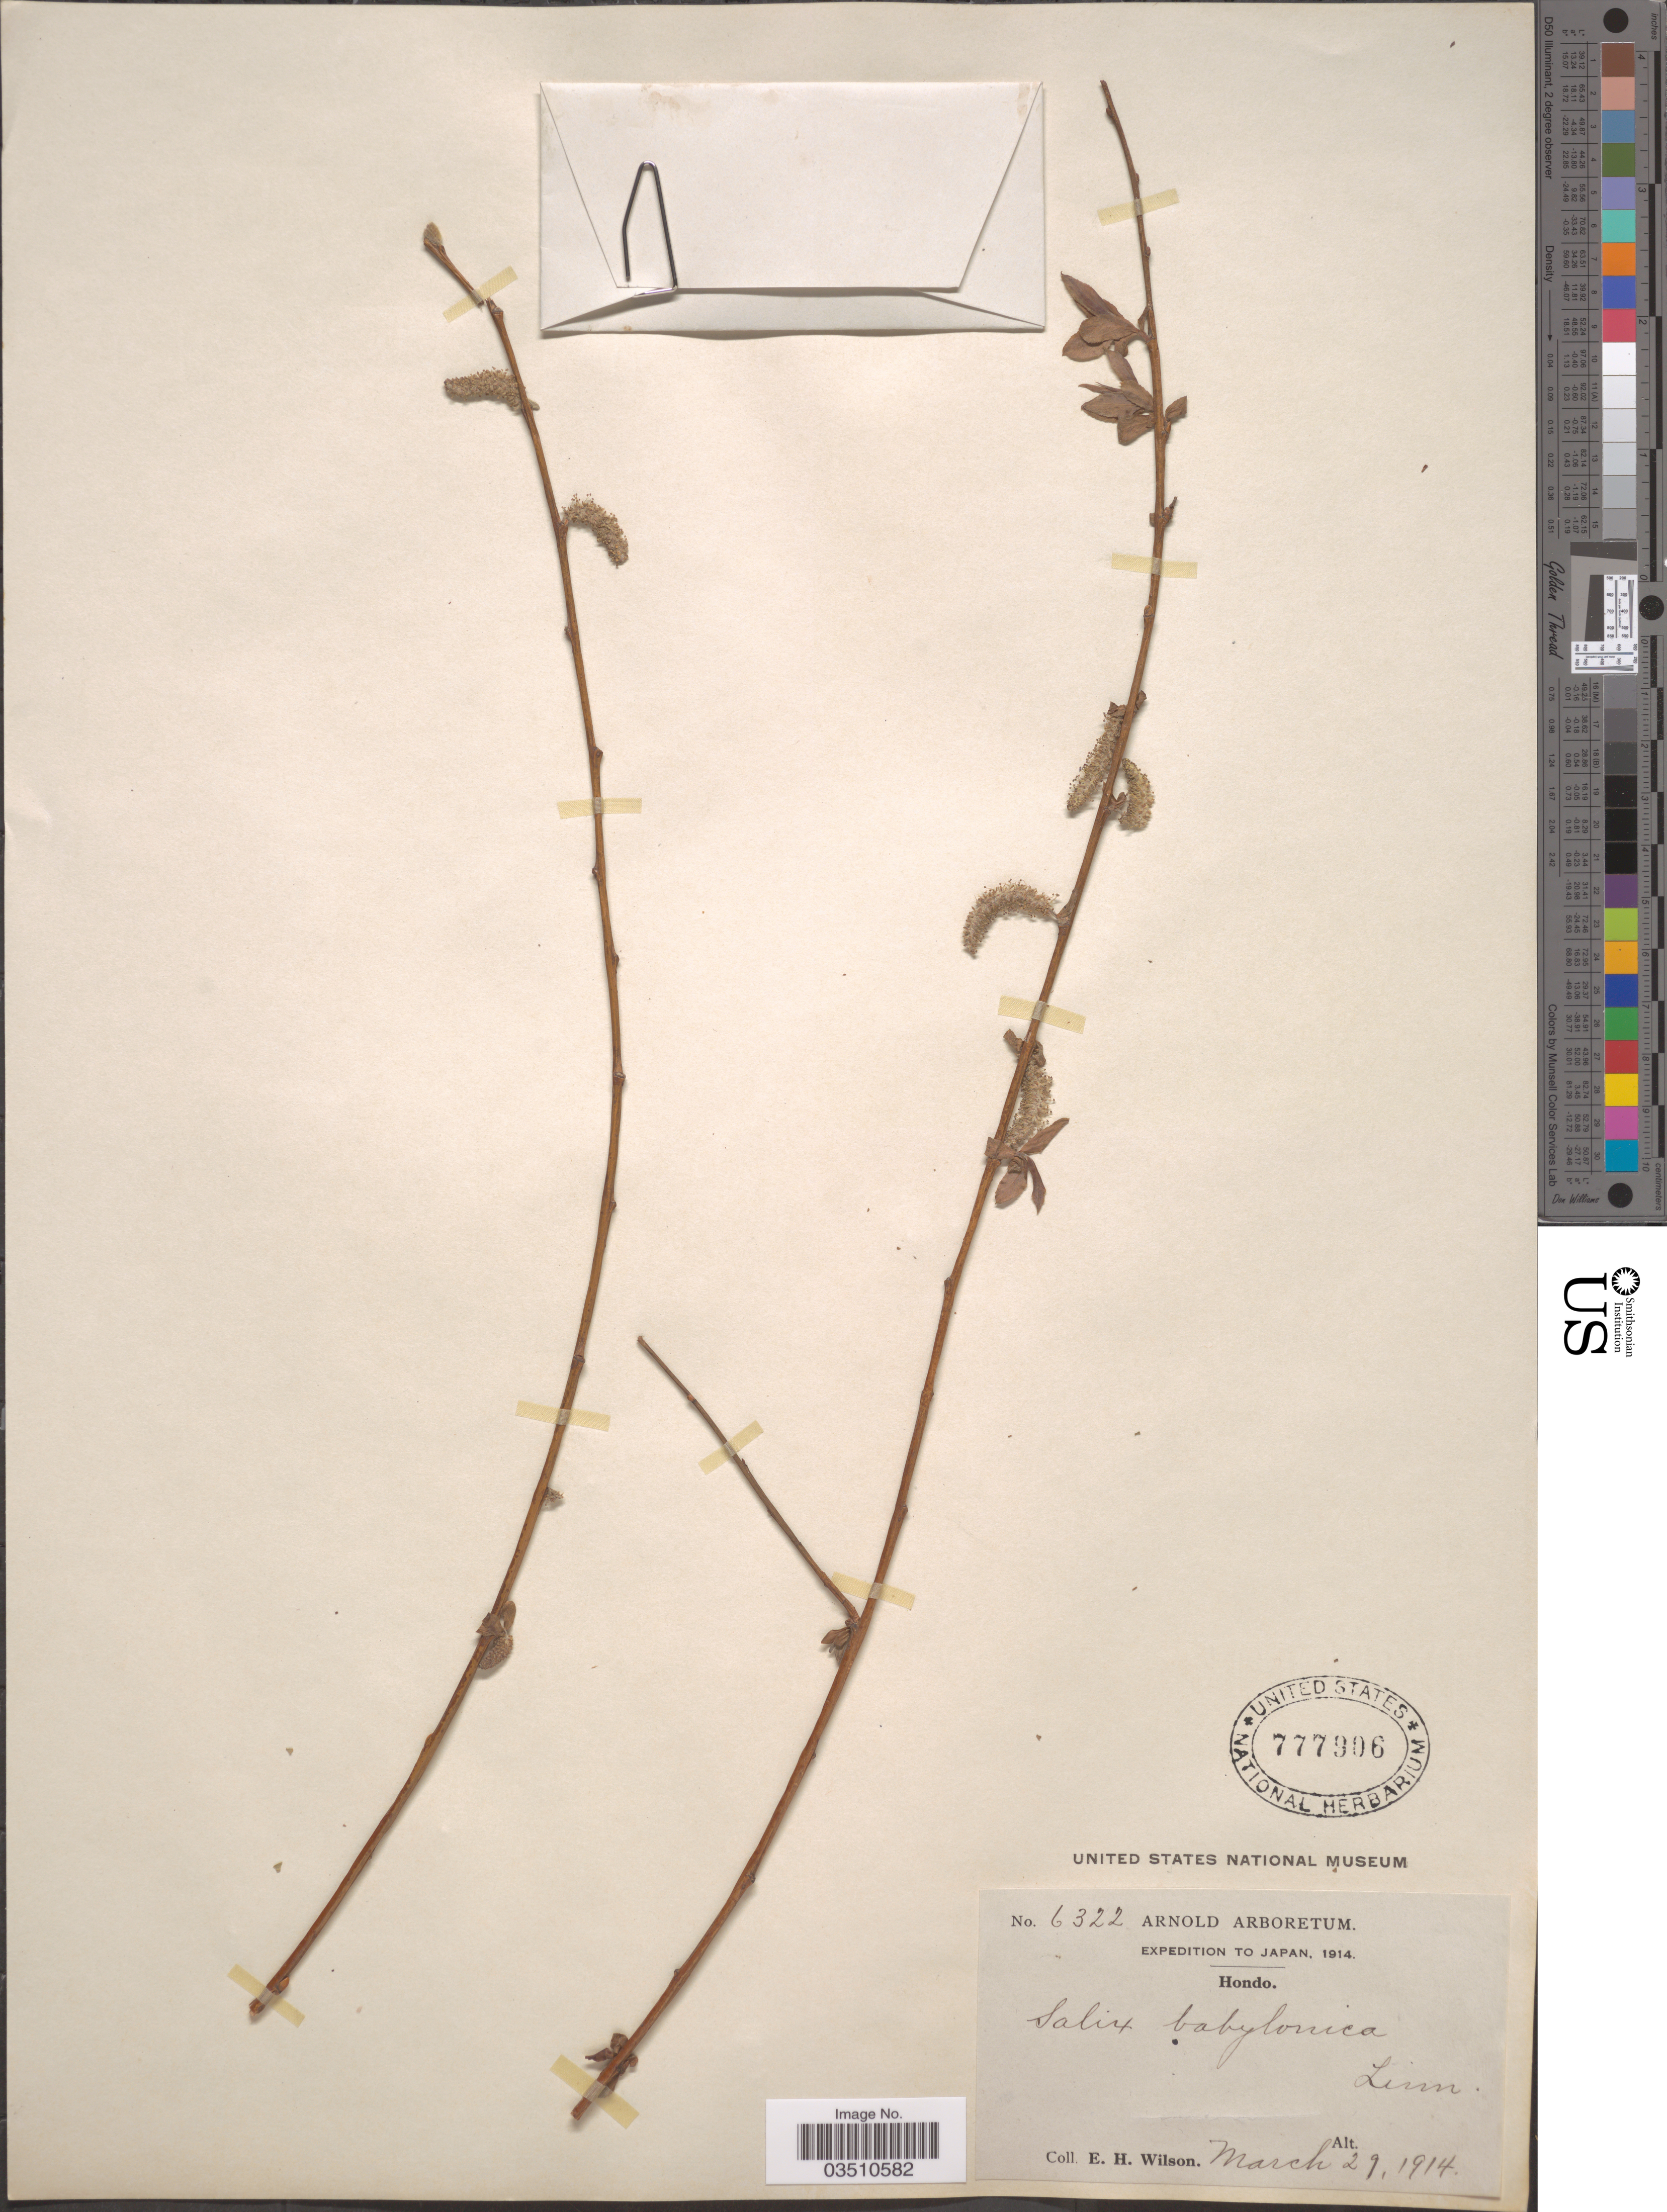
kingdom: Plantae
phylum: Tracheophyta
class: Magnoliopsida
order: Malpighiales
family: Salicaceae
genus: Salix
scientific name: Salix babylonica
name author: L.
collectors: E. Wilson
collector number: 6322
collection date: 1914-03-29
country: Japan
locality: Hondo.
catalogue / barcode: US 777906